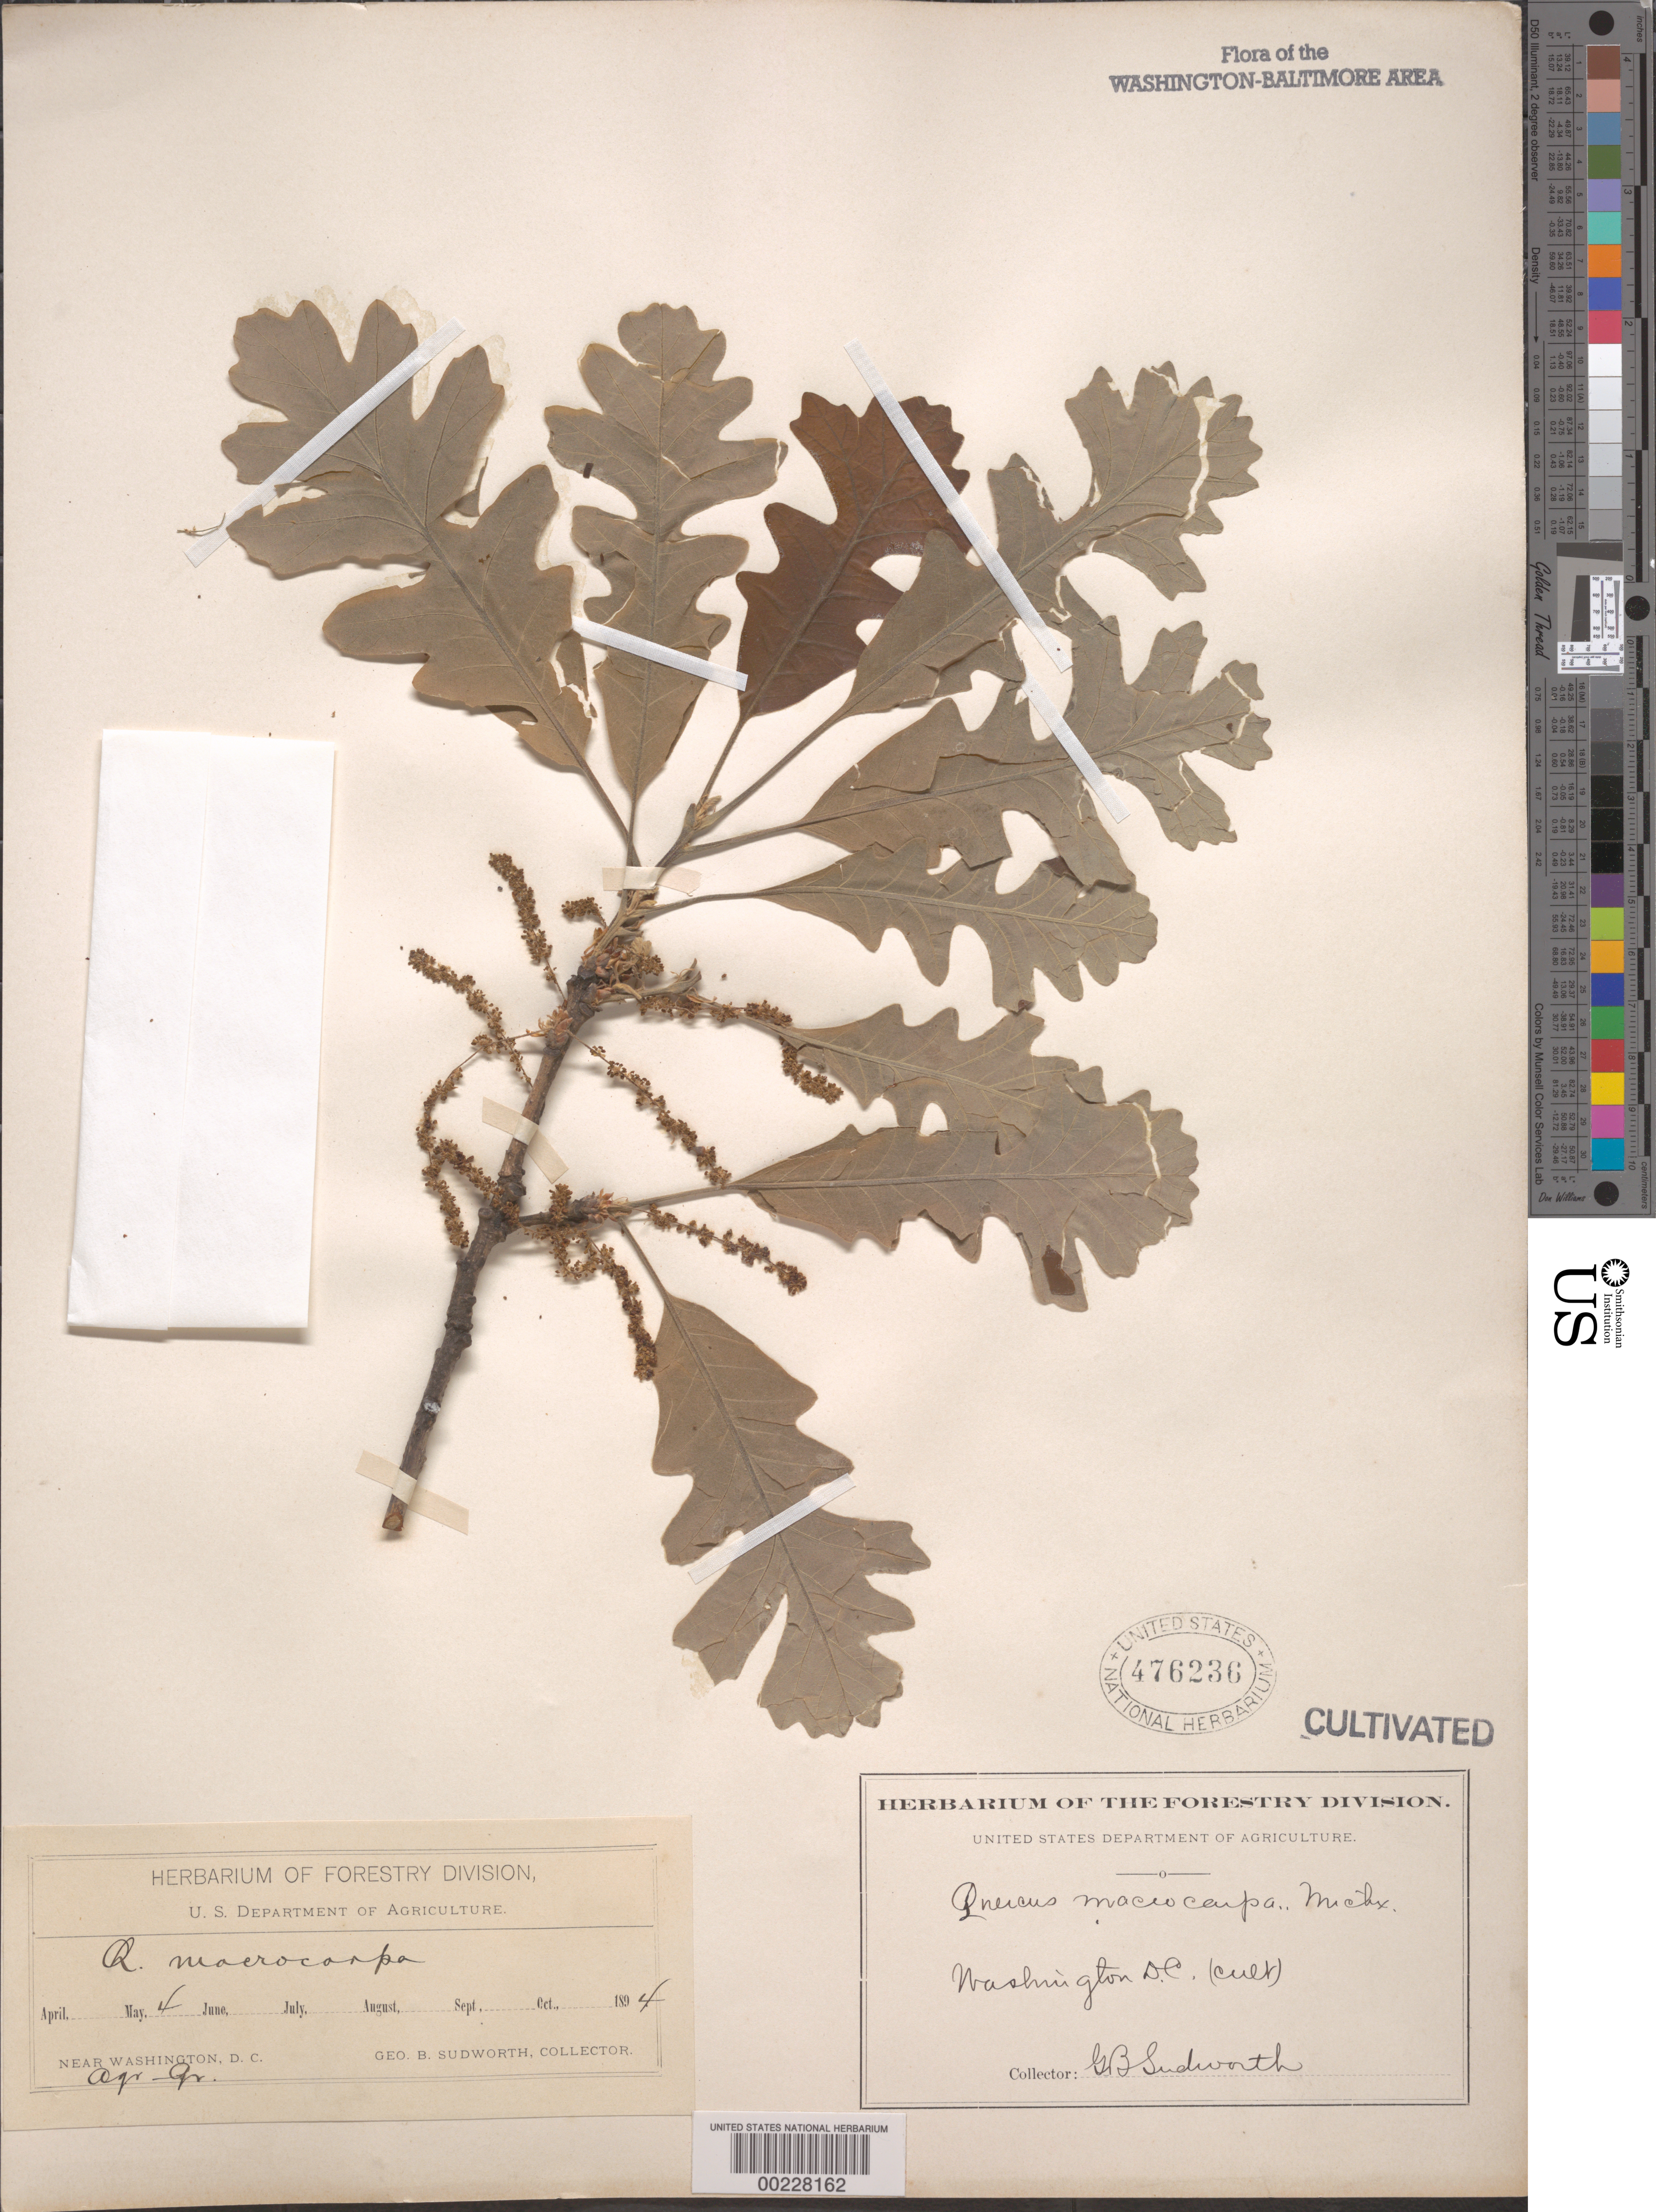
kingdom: Plantae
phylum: Tracheophyta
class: Magnoliopsida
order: Fagales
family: Fagaceae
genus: Quercus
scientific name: Quercus macrocarpa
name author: Michx.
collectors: G. B. Sudworth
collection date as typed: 04 May 1894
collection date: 1894-05-04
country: United States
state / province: District of Columbia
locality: Agricultural grounds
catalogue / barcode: US 476236